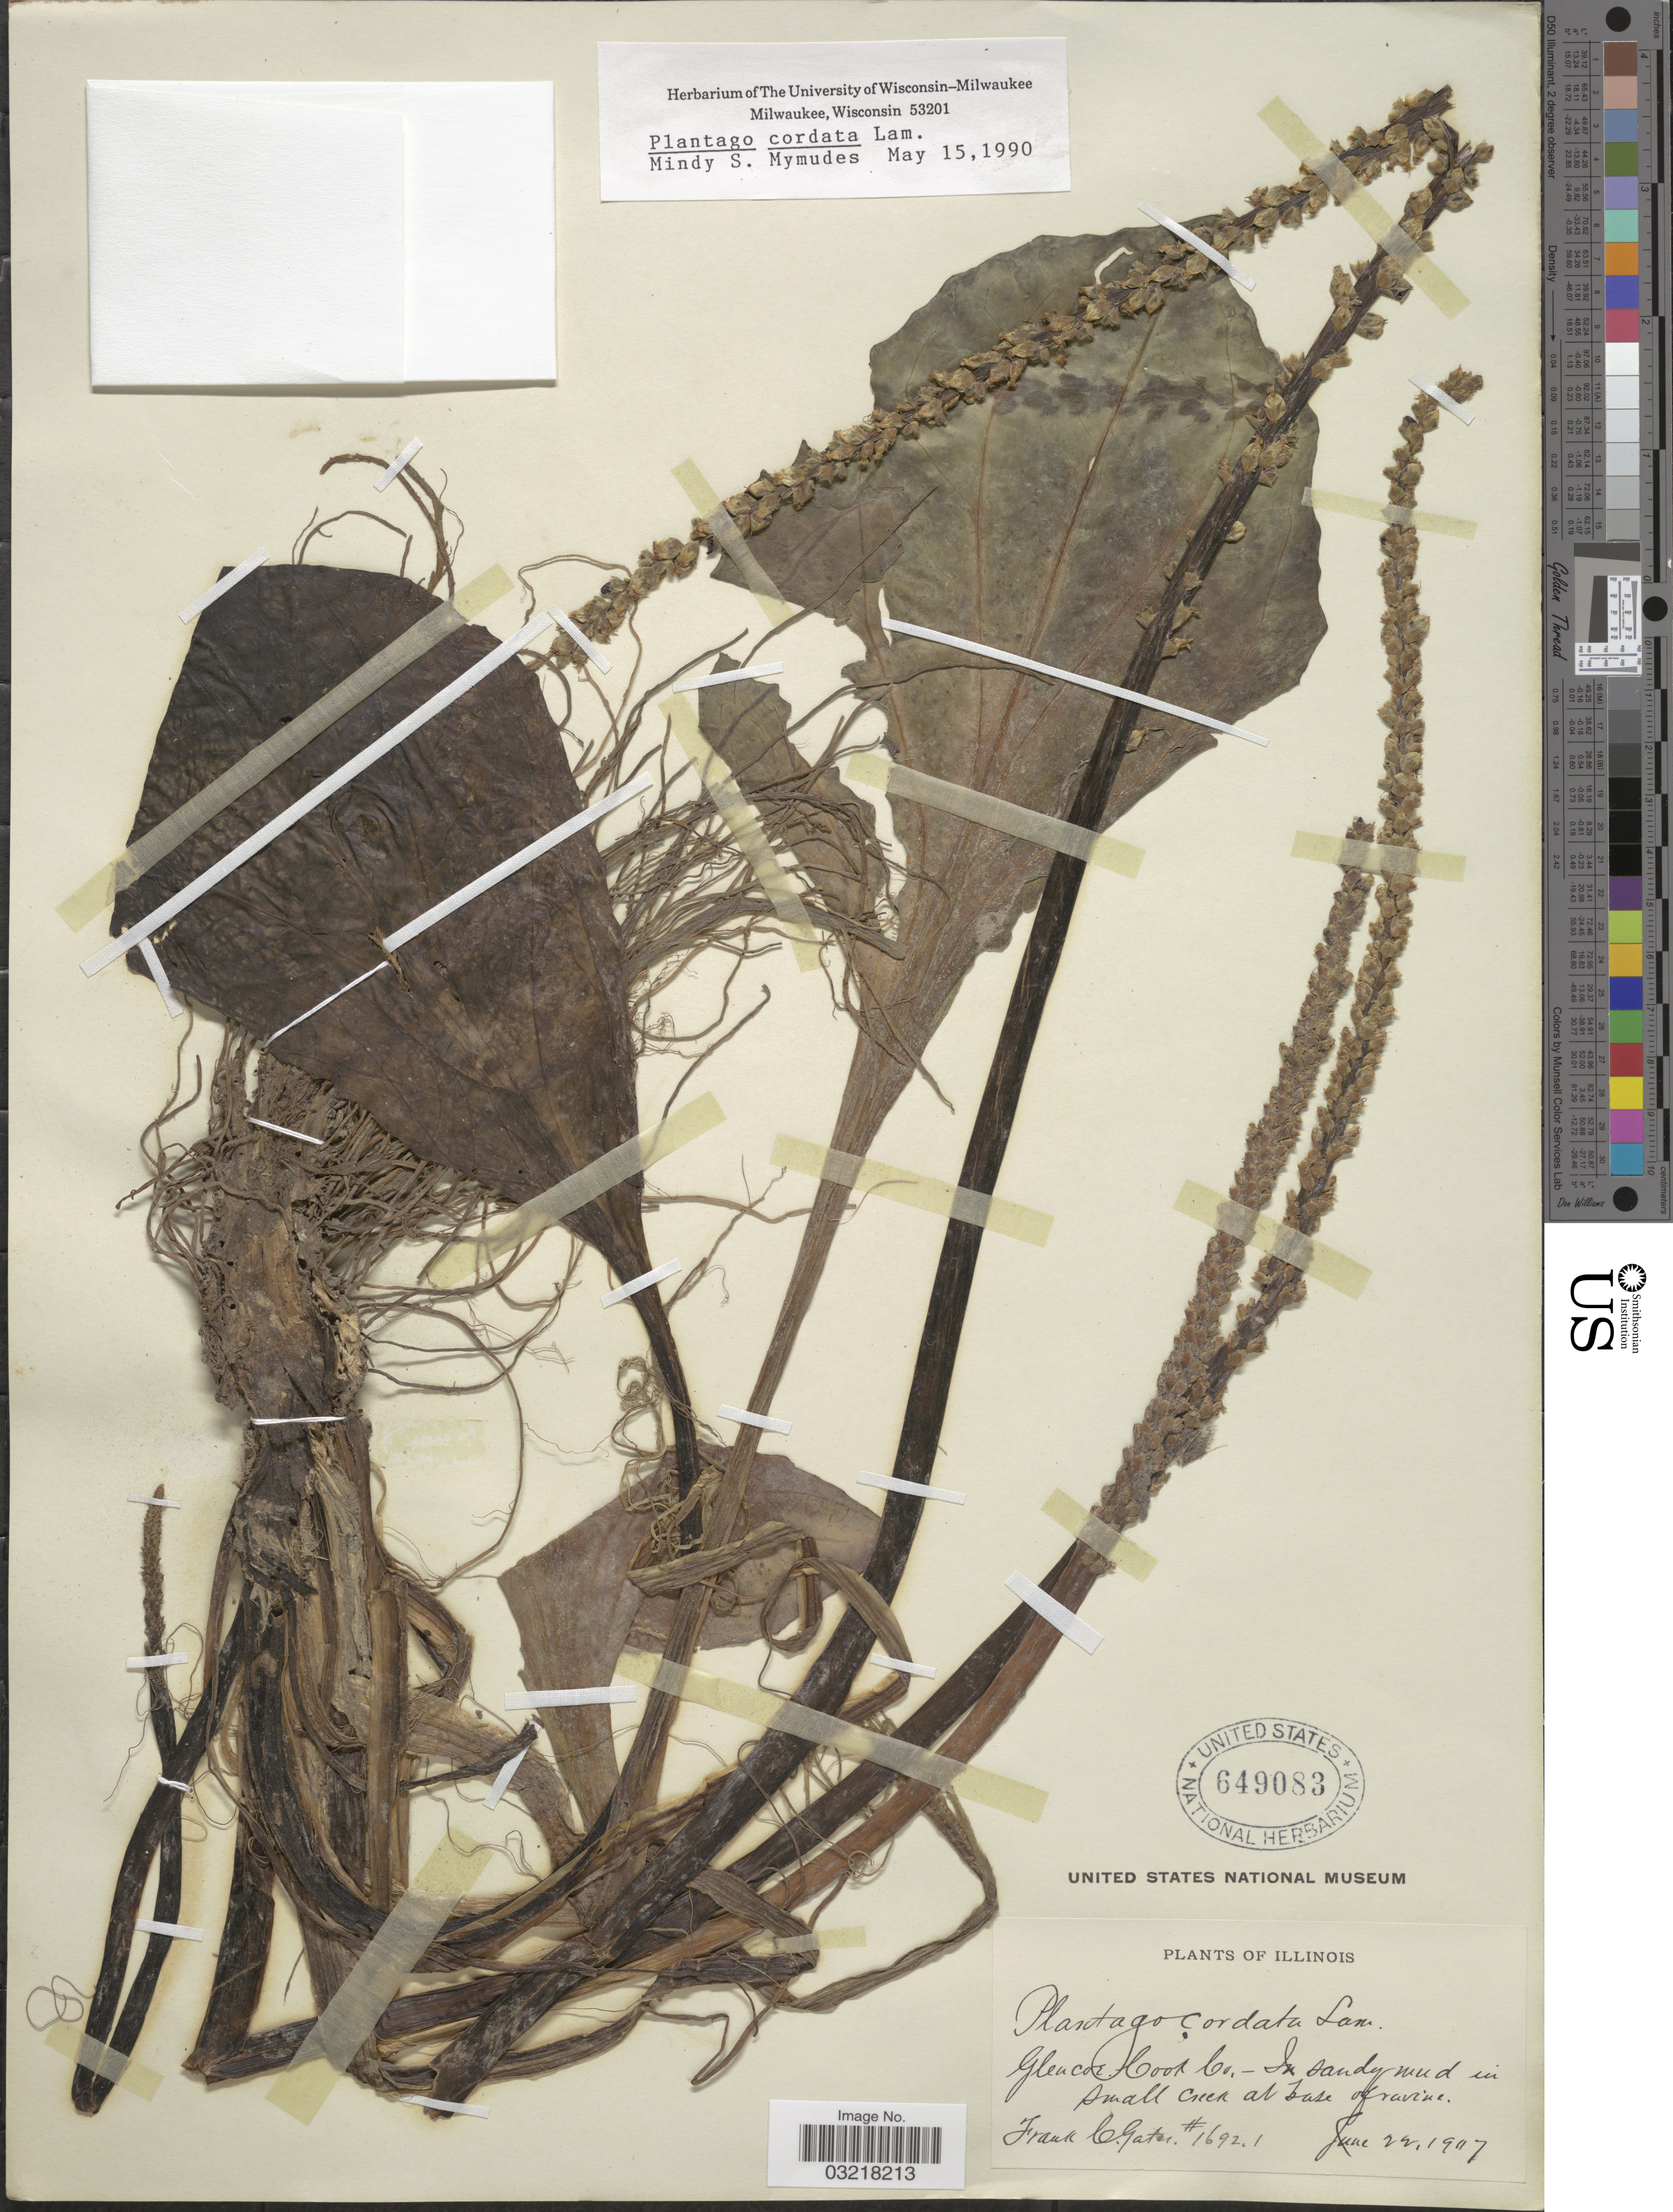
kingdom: Plantae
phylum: Tracheophyta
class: Magnoliopsida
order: Lamiales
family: Plantaginaceae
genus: Plantago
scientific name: Plantago cordata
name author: Lam.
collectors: F. C. Gates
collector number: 16921*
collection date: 1907-06-22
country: United States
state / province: Illinois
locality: Glencoe. Cook Co.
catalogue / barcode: US 649083